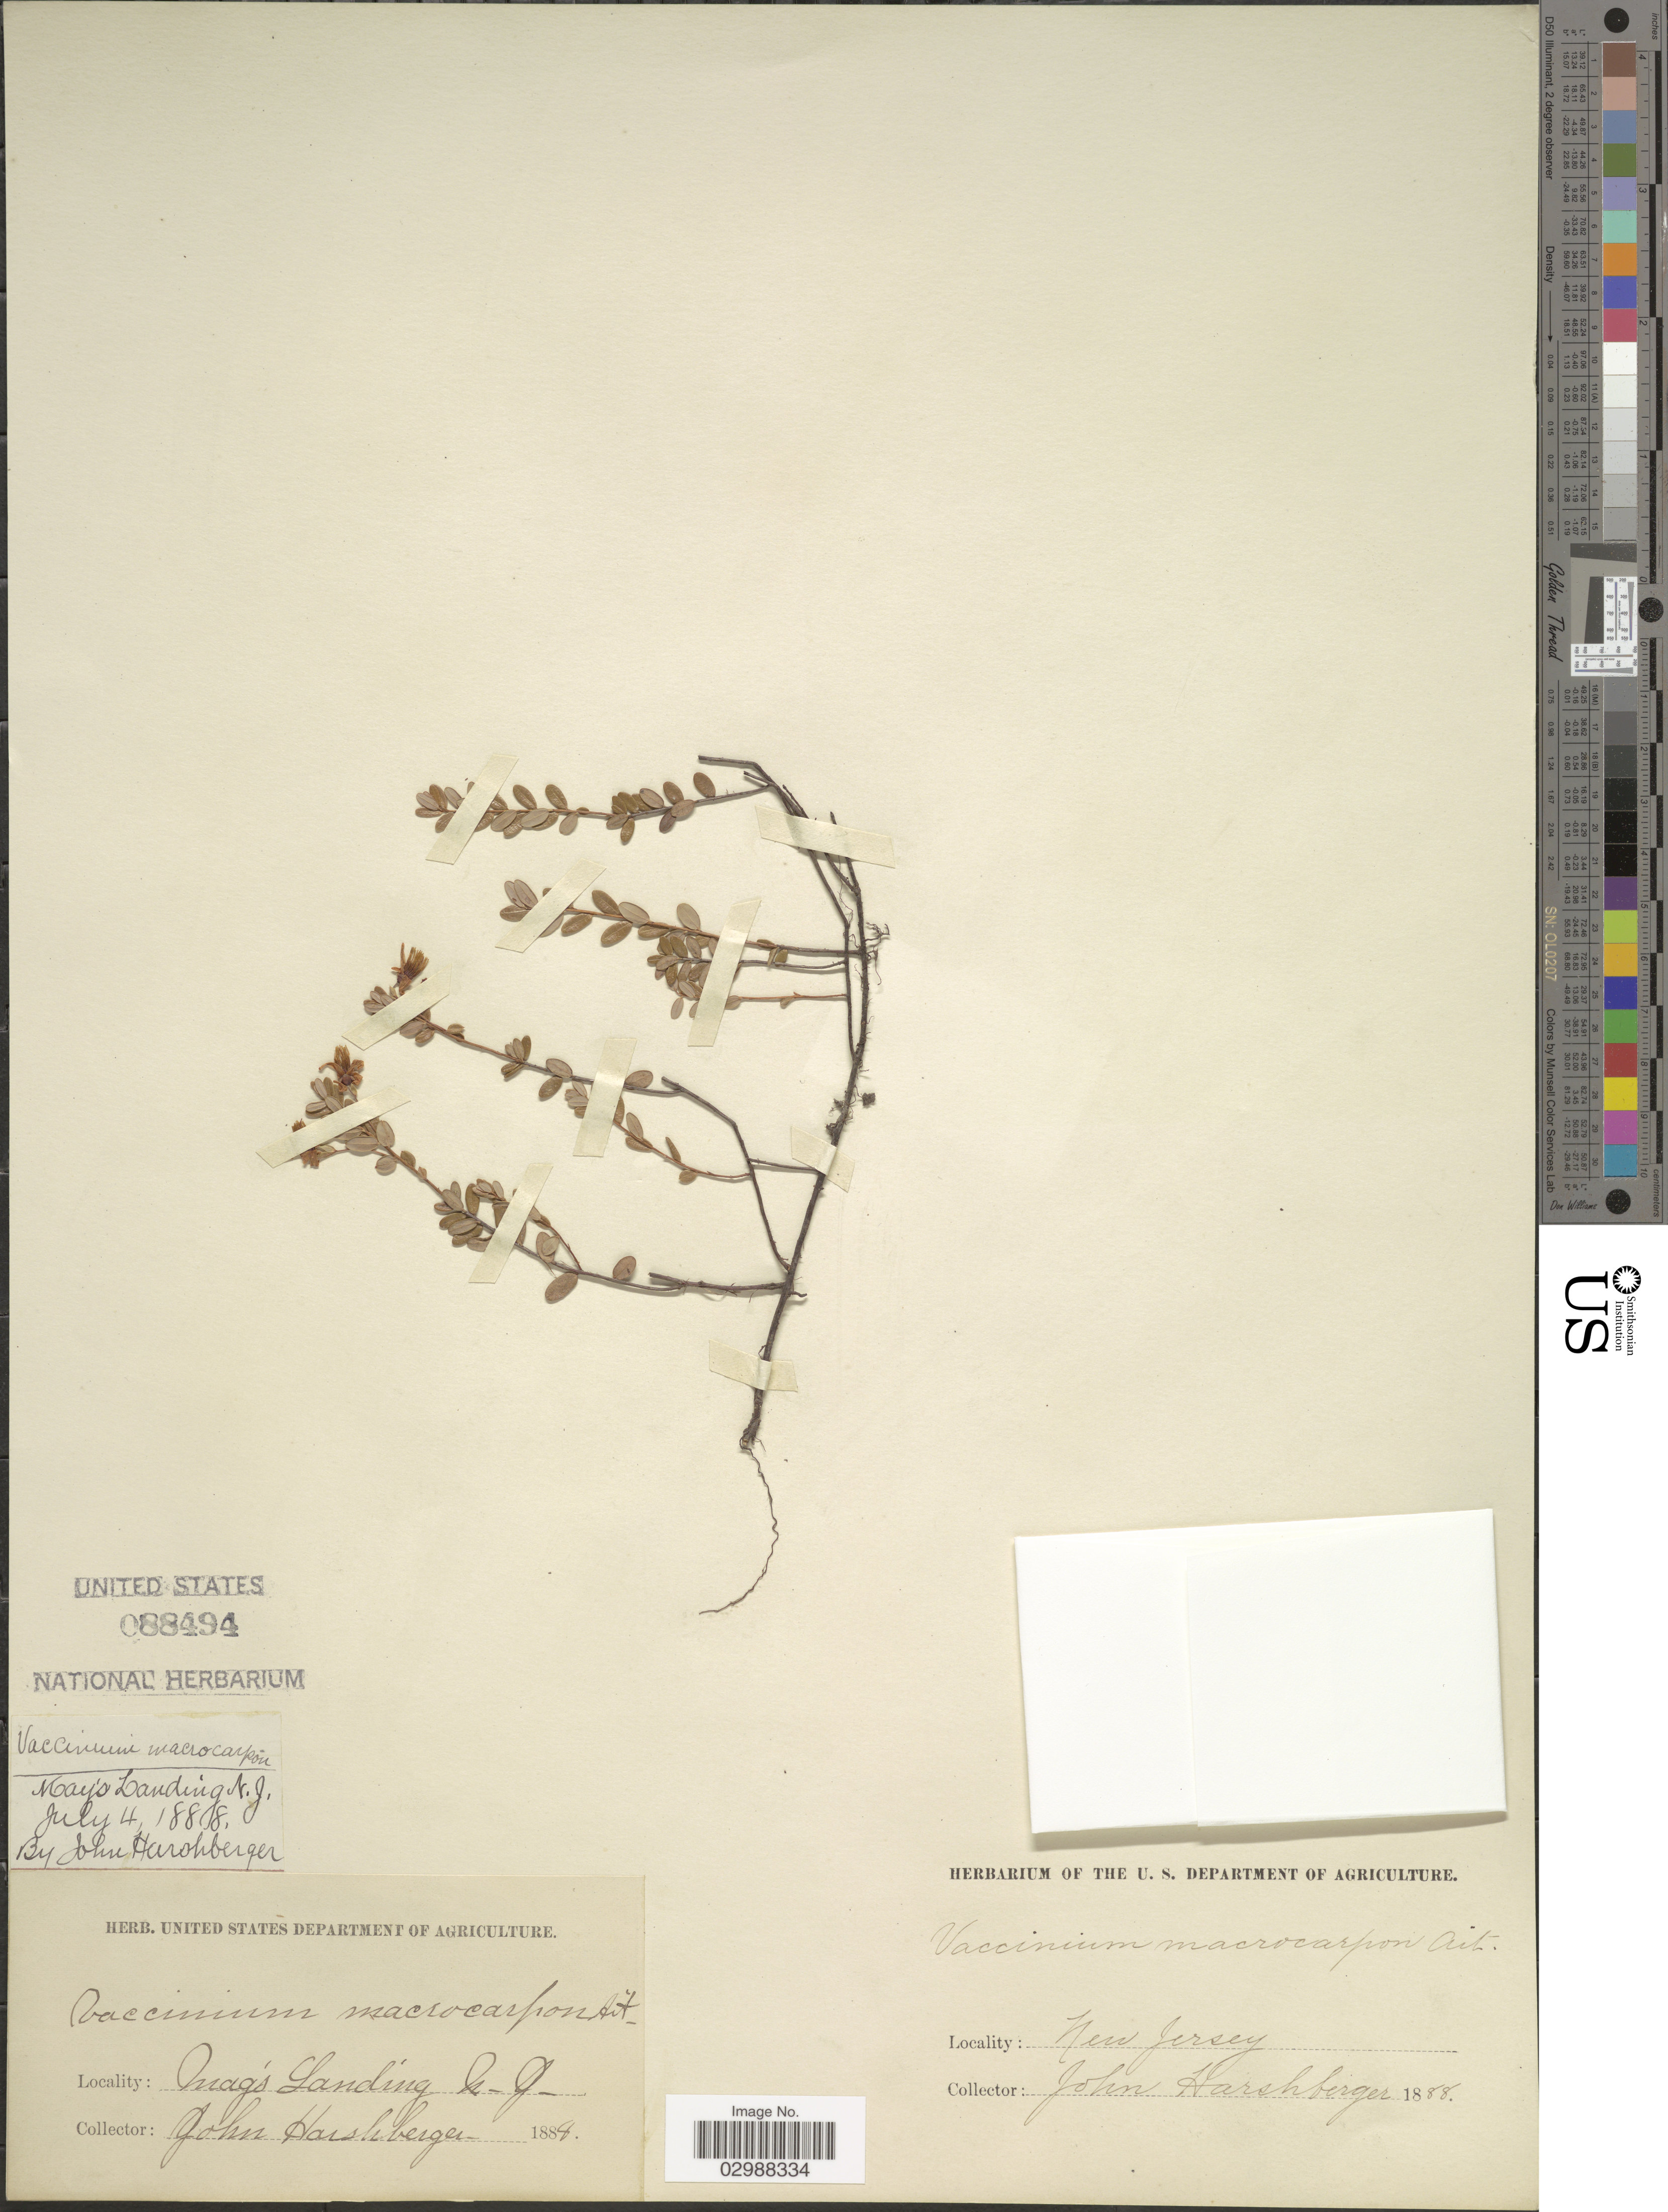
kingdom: Plantae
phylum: Tracheophyta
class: Magnoliopsida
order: Ericales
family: Ericaceae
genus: Vaccinium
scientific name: Vaccinium macrocarpon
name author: Aiton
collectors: J. W. Harshberger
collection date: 1888-07-04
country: United States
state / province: New Jersey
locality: Mays Landing.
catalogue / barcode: US 88494